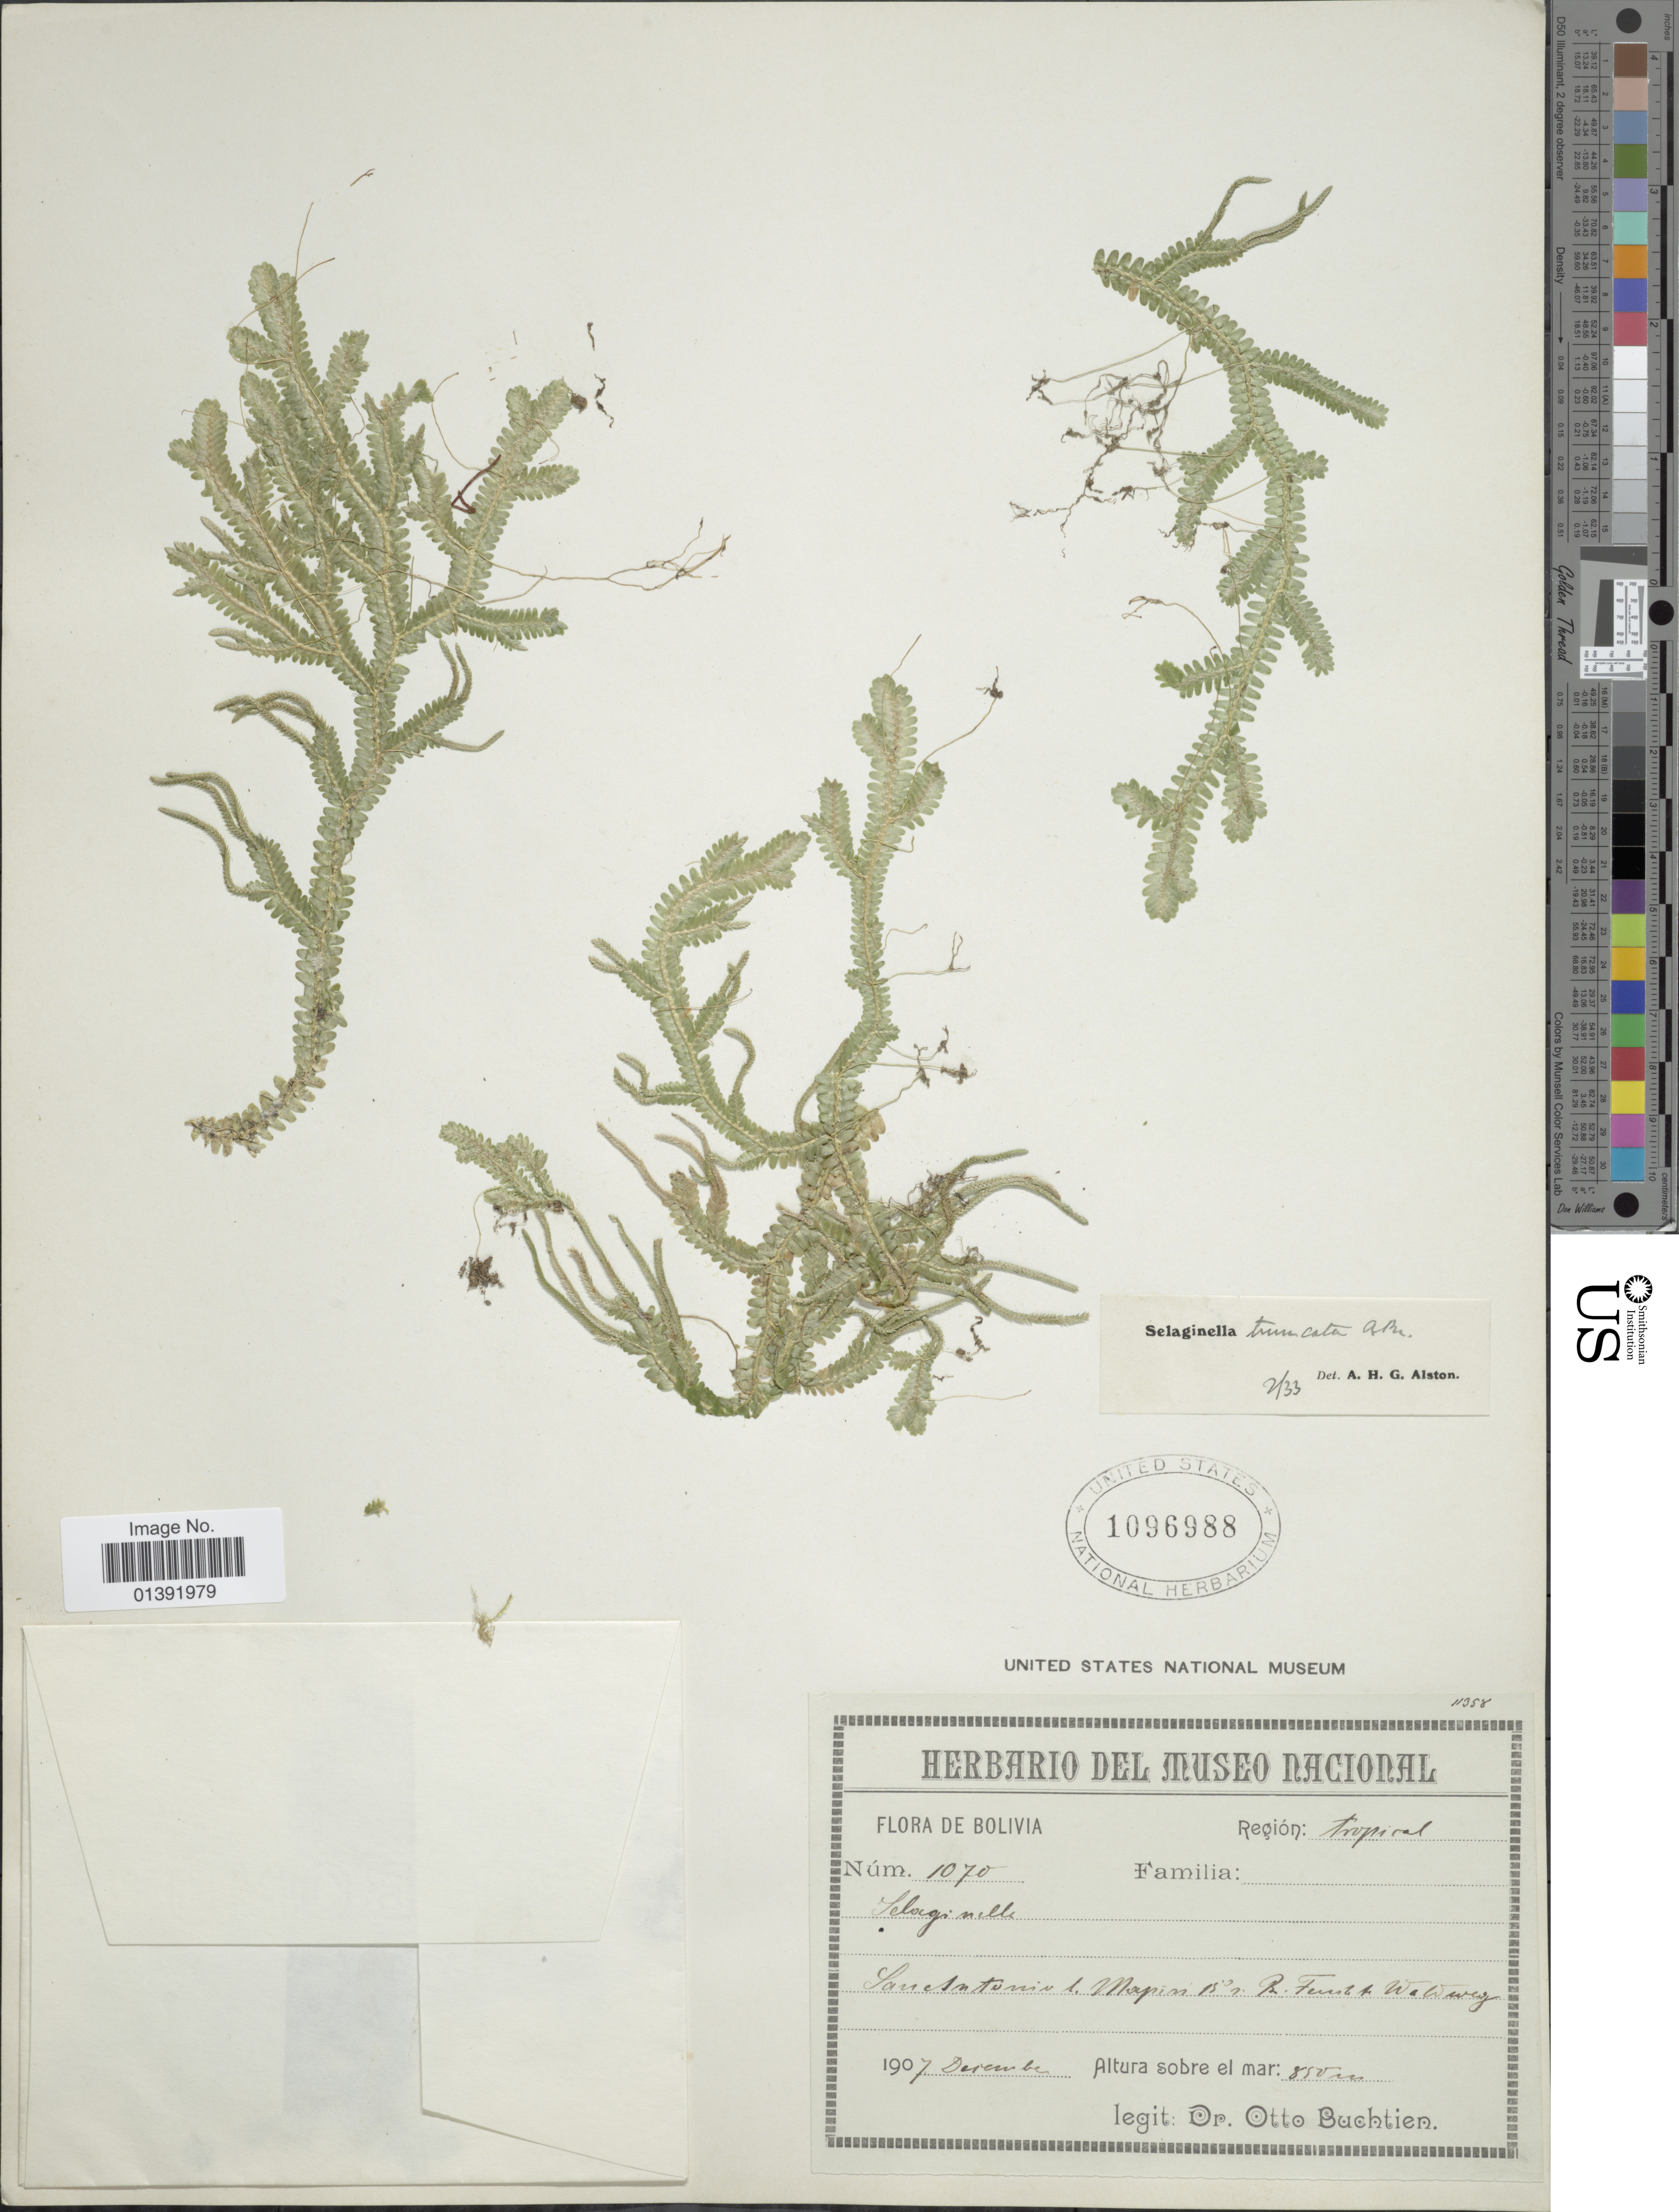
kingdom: Plantae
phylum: Tracheophyta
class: Lycopodiopsida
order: Selaginellales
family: Selaginellaceae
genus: Selaginella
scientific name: Selaginella truncata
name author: H. Karst. ex A. Braun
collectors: O. Buchtien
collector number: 1070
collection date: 1907-12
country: Bolivia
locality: San Antonio l. Mapiri 15°s. Br.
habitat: Feuchte Waldwege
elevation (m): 850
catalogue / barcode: US 1096988